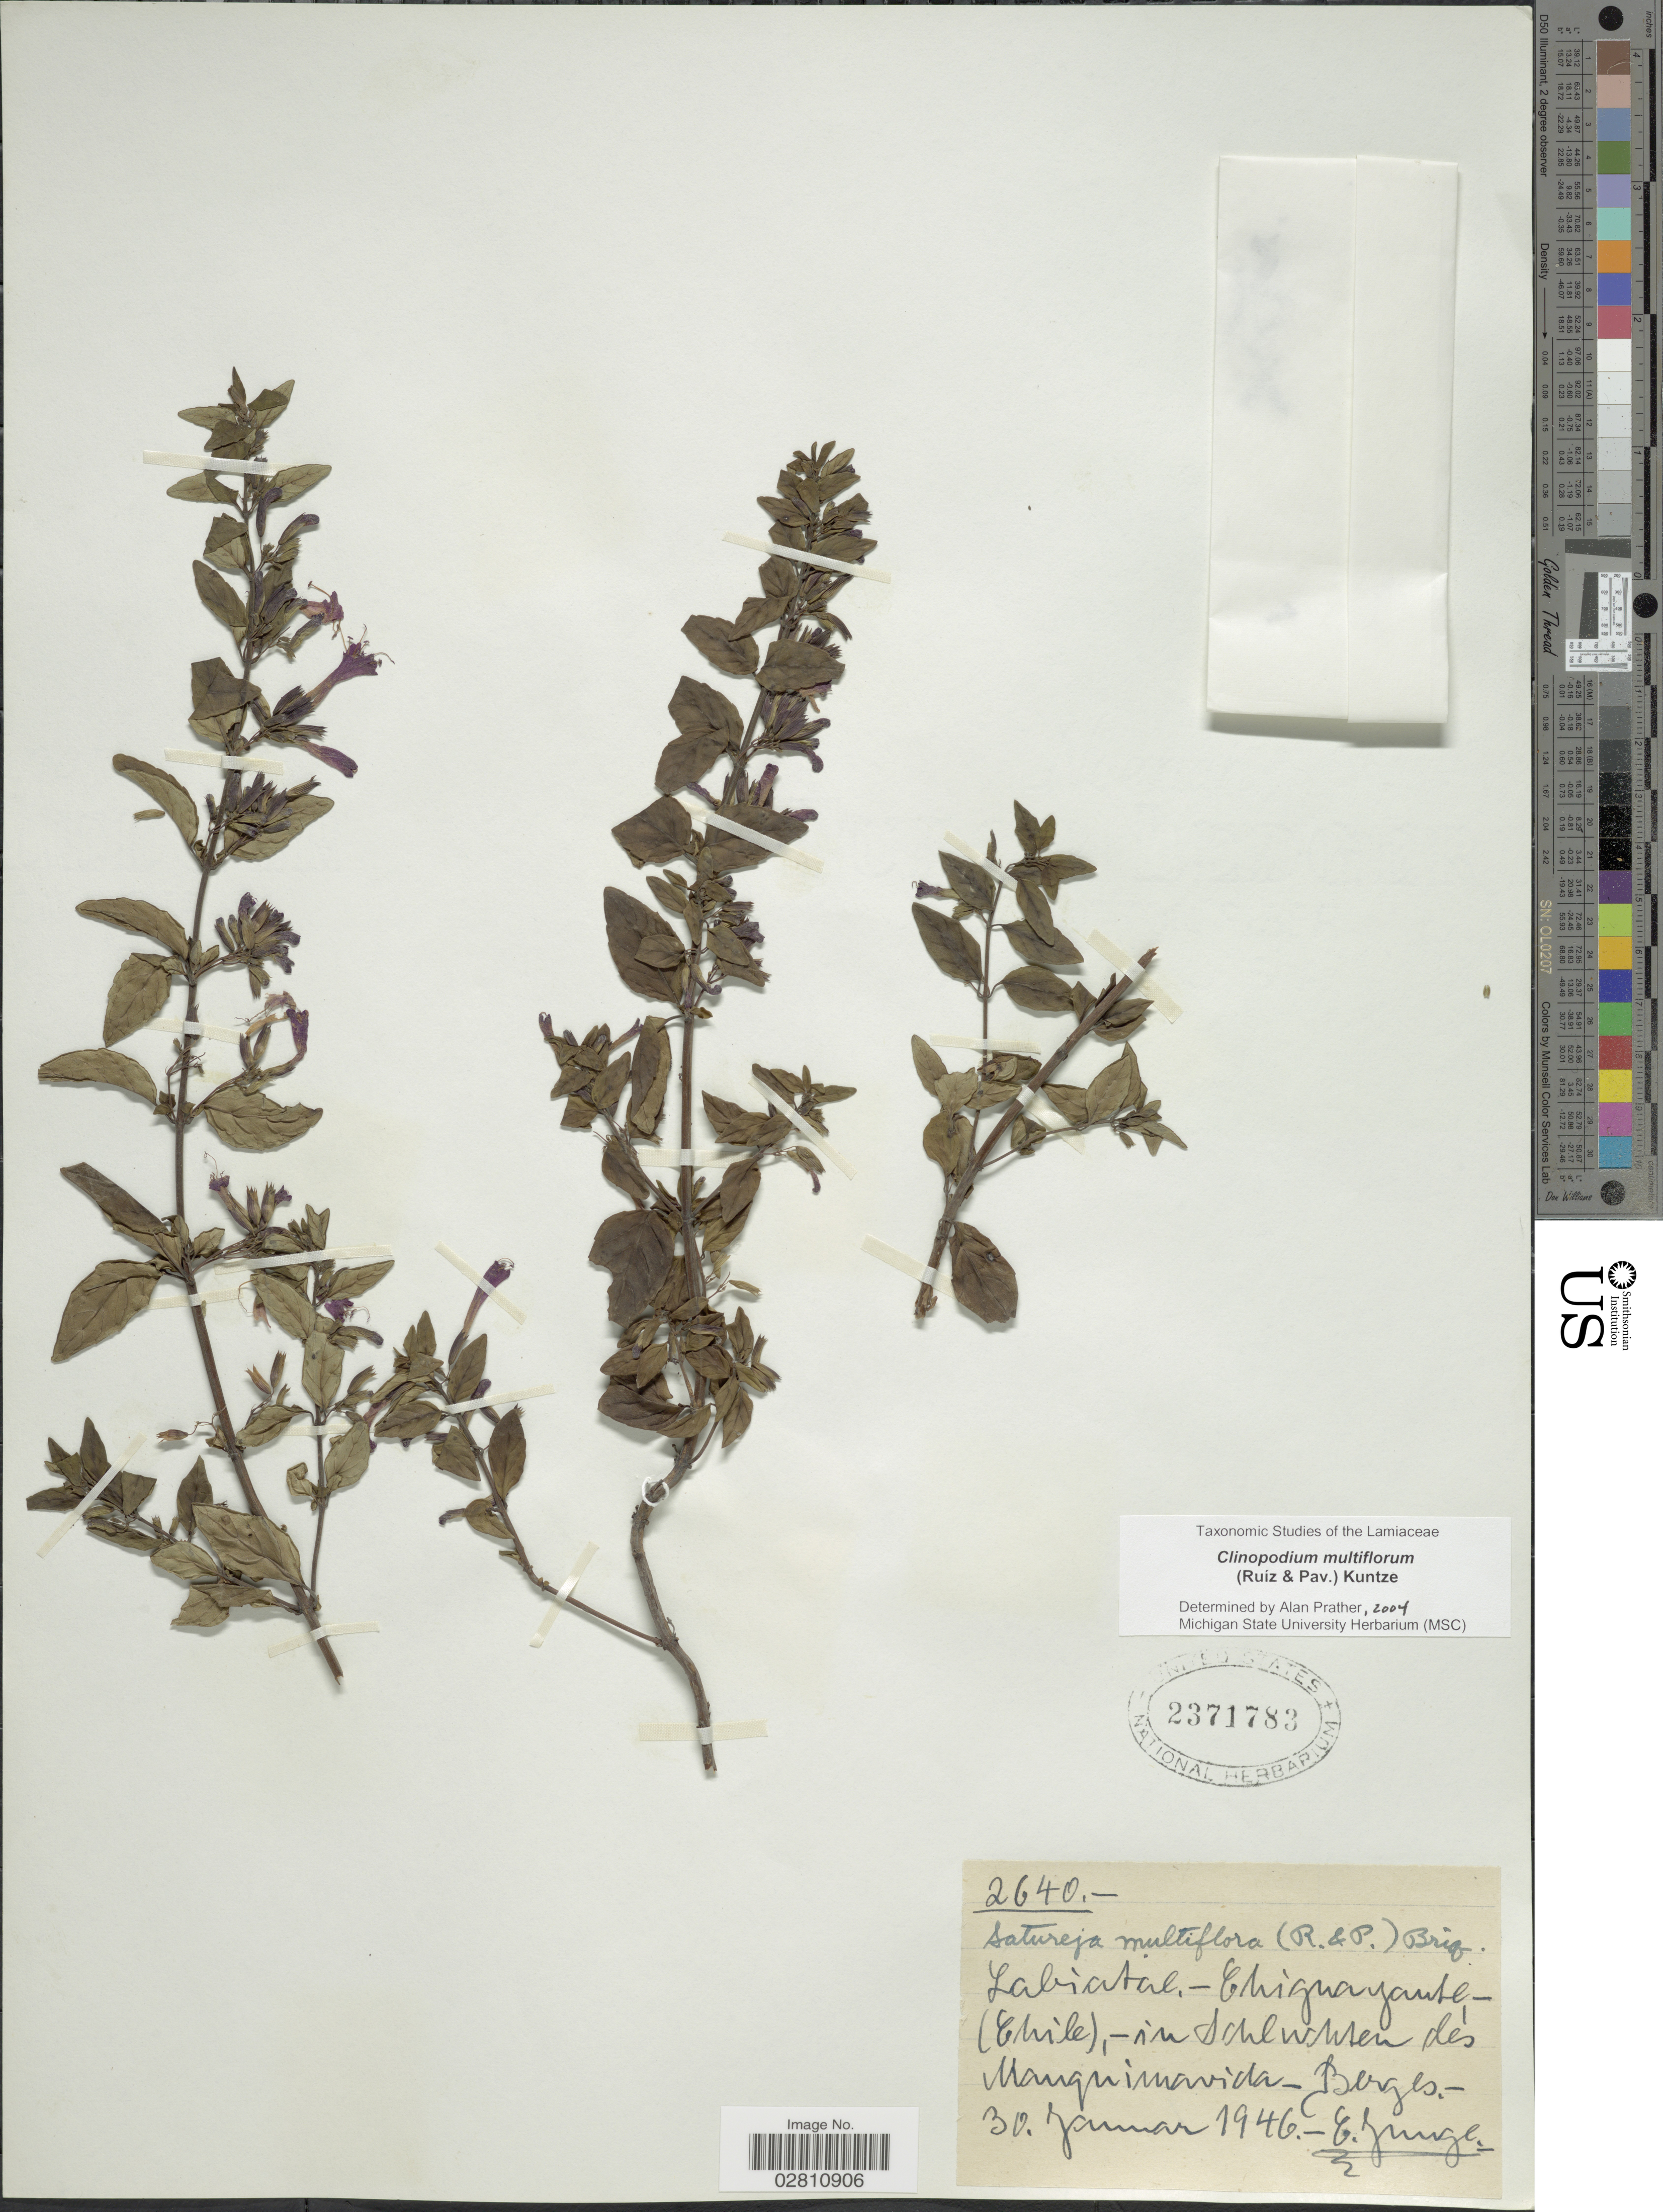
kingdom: Plantae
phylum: Tracheophyta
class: Magnoliopsida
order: Lamiales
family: Lamiaceae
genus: Clinopodium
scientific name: Clinopodium multiflorum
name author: (Ruiz & Pav.) Kuntze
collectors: E. Junge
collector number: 2640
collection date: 1946-01-30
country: Chile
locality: In Schlwusen des Manquimavida-Berges.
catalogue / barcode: US 2371783